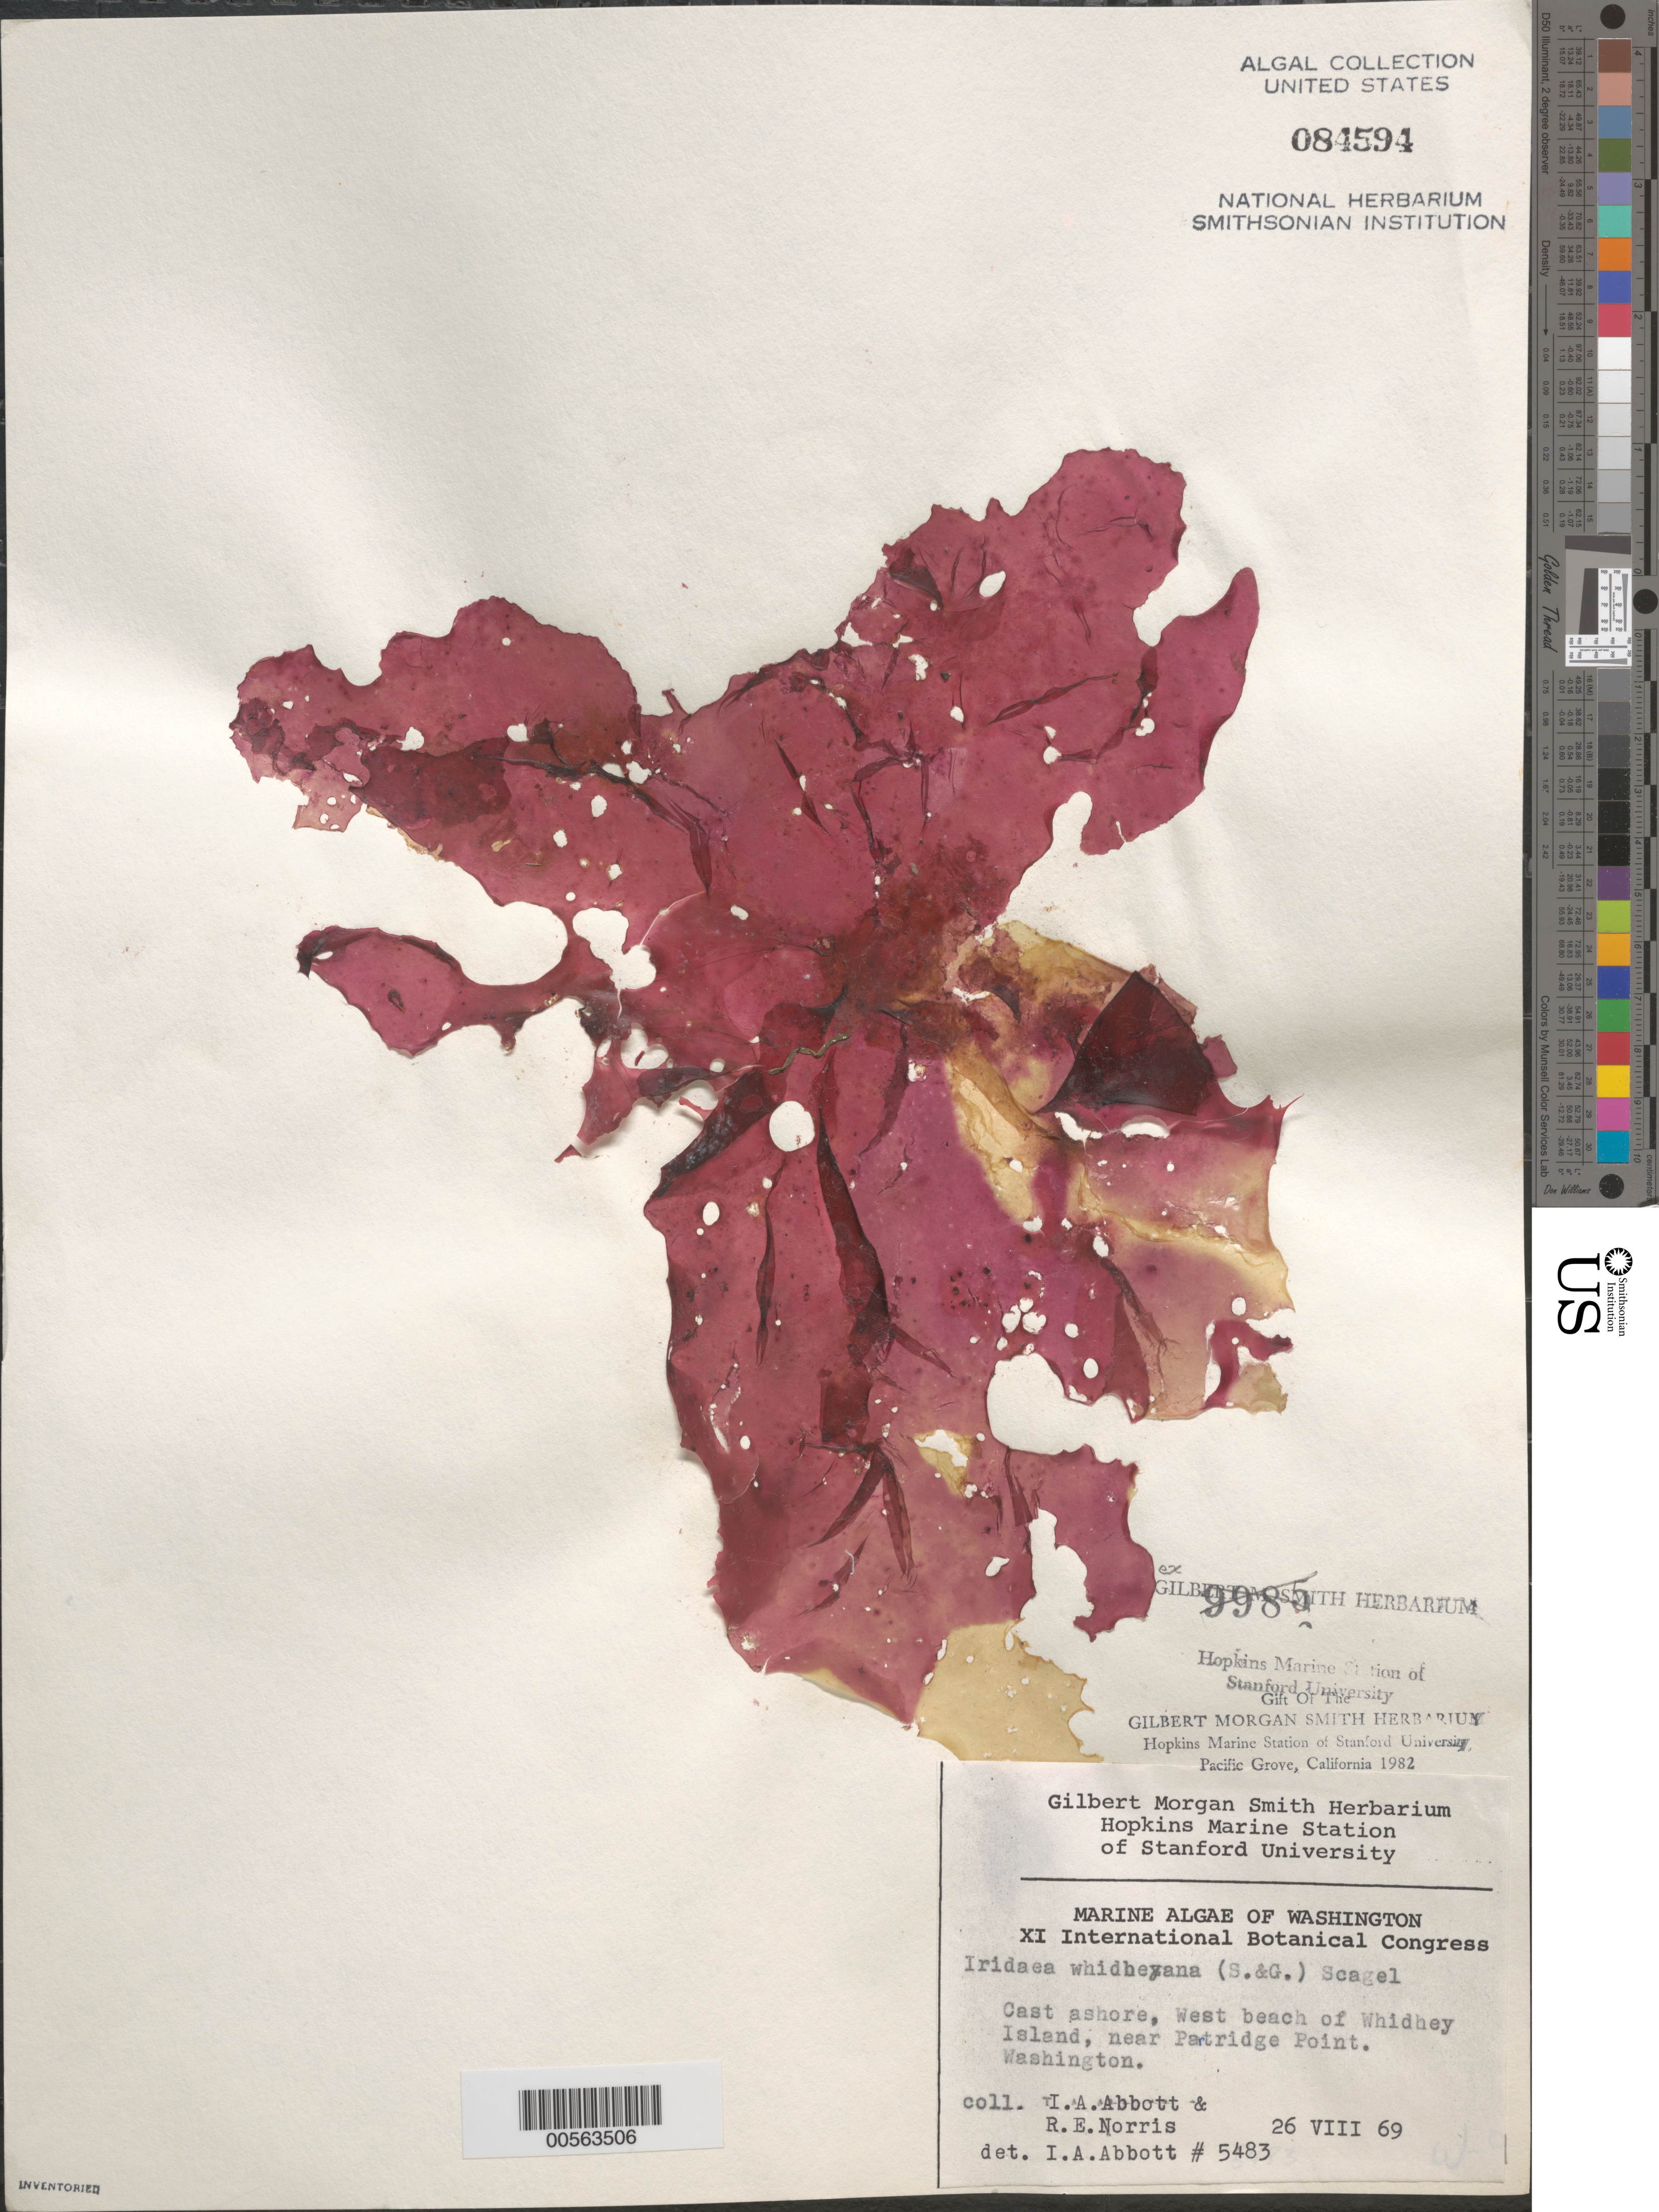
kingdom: Plantae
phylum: Rhodophyta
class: Florideophyceae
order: Gigartinales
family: Gigartinaceae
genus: Mazzaella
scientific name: Mazzaella sanguinea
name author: (Setchell & N.L. Gardner) Hommersand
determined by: Algae name updating Project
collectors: I. A. Abbott & R. E. Norris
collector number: IAA 5483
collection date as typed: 26 Aug 1969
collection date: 1969-08-26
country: United States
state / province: Washington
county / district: Island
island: Whidbey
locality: West Beach near Partridge Point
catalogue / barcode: US 84594